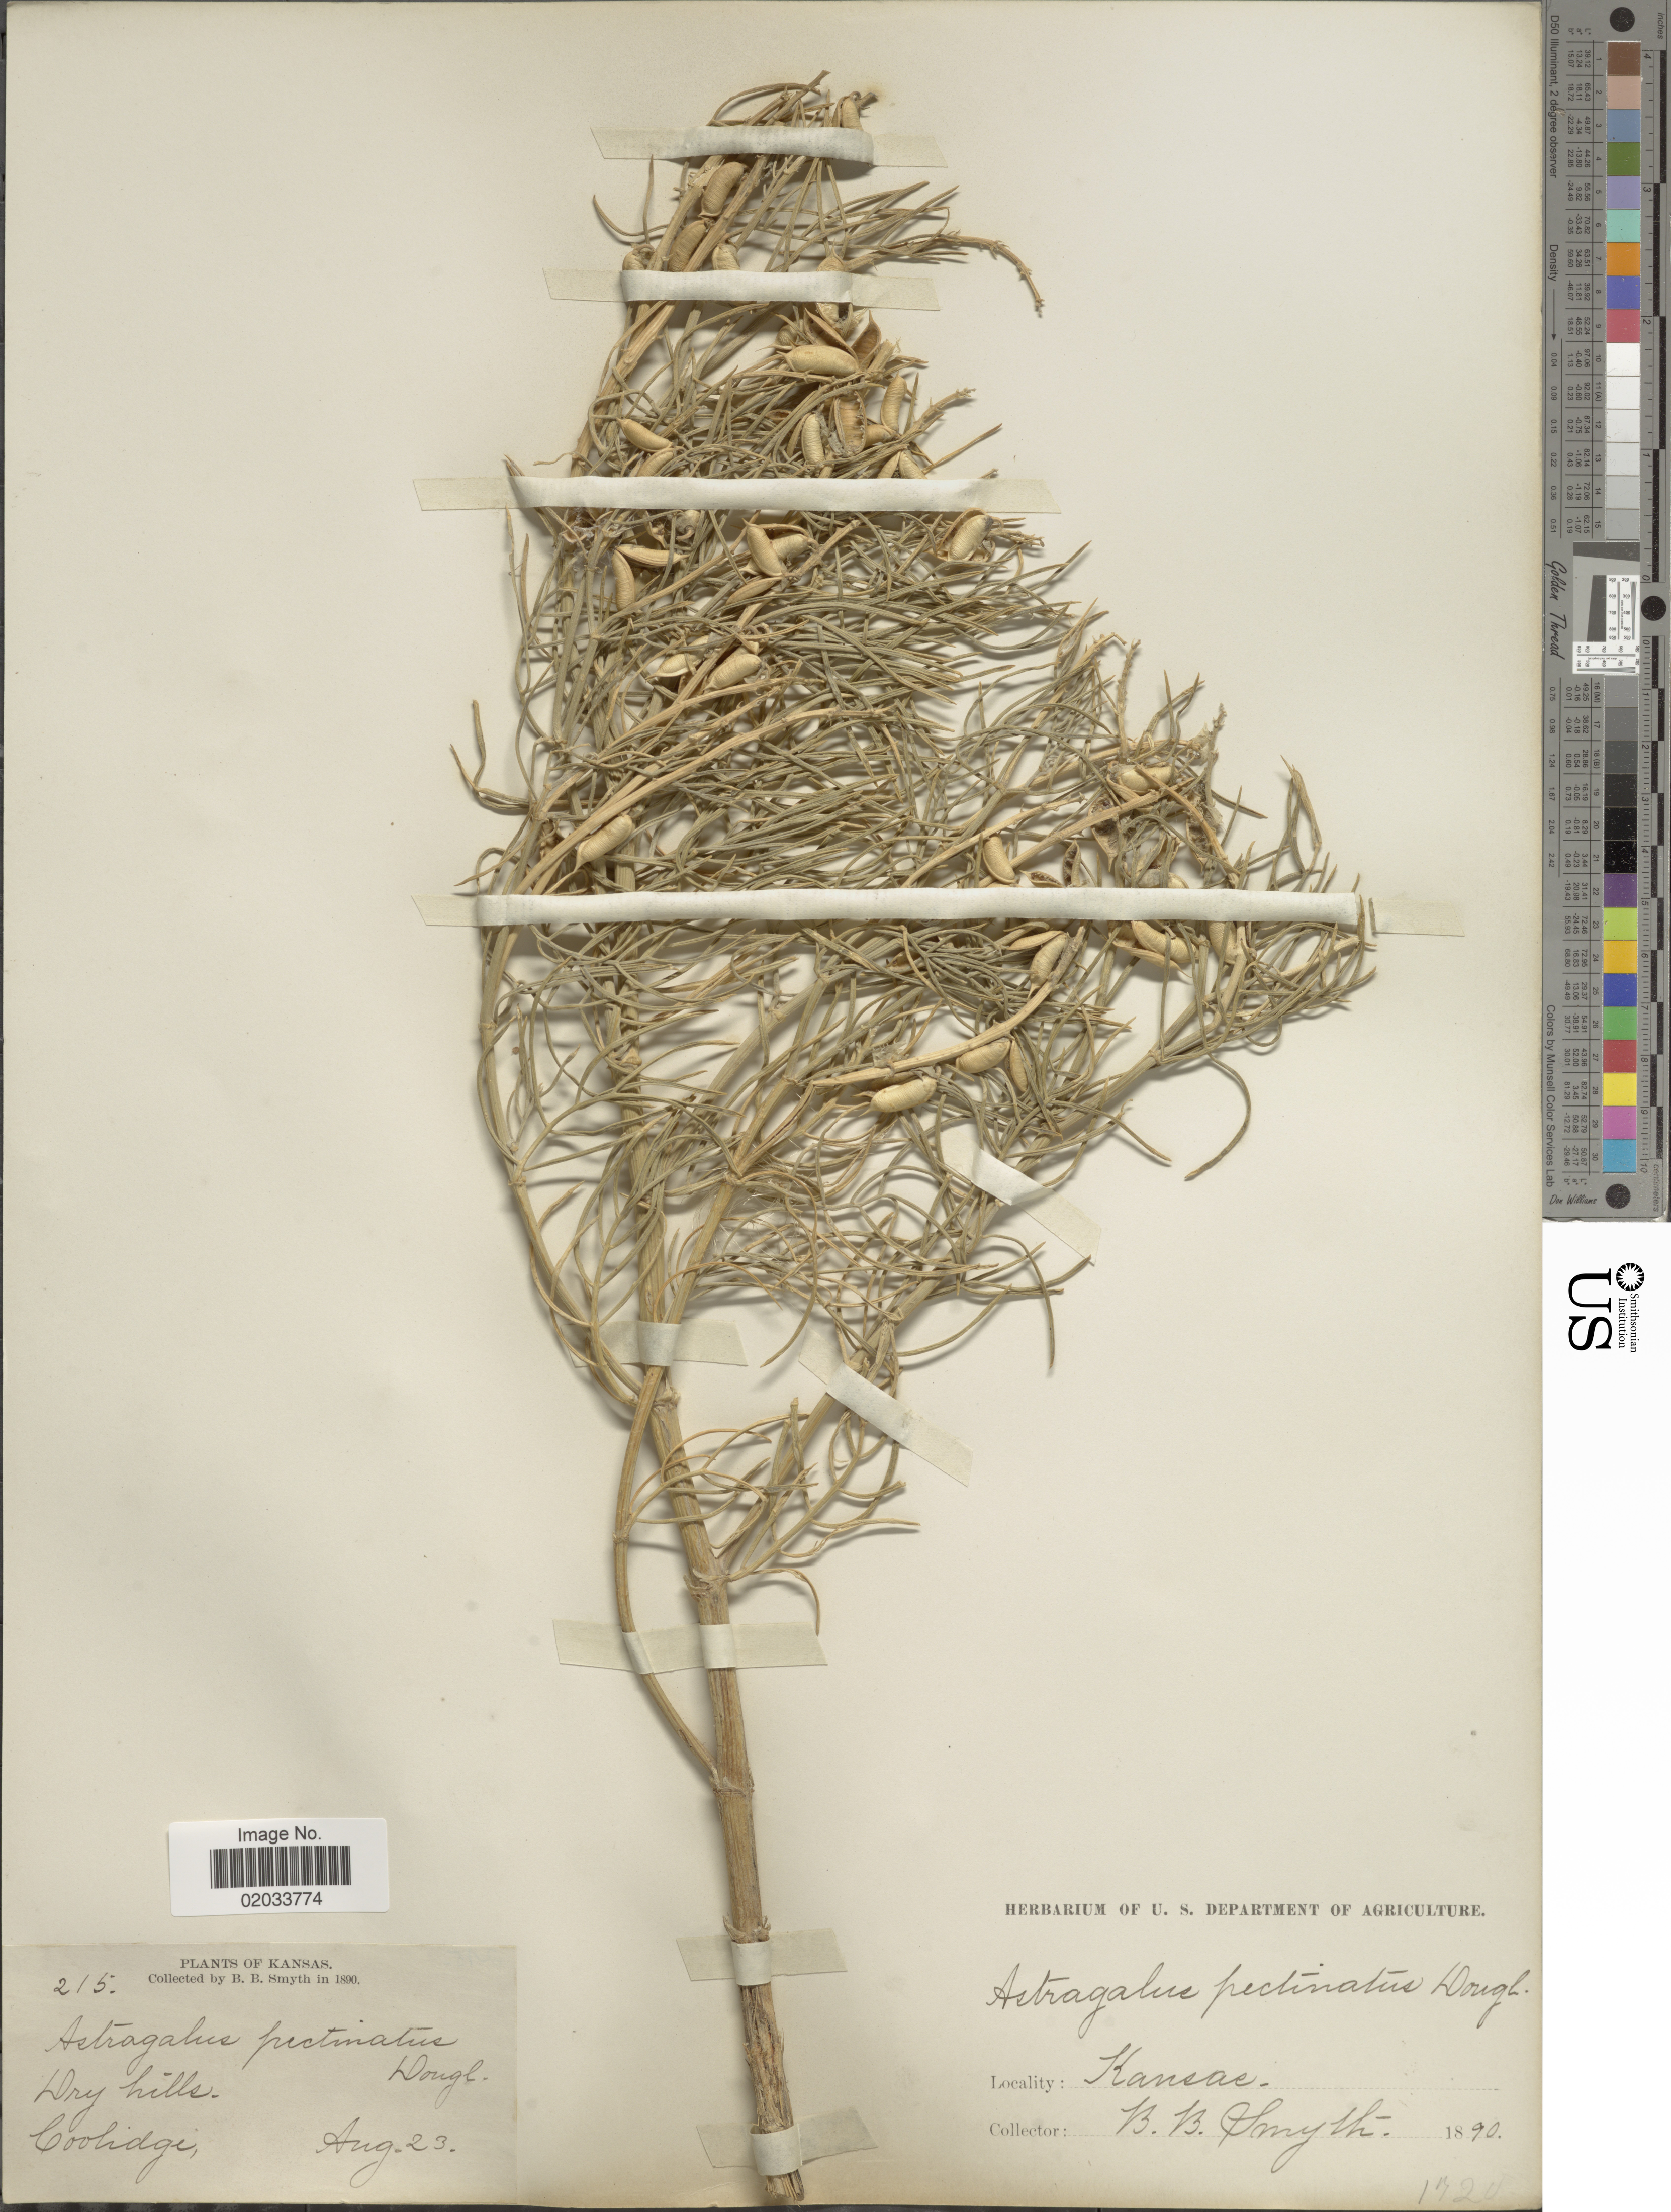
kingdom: Plantae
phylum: Tracheophyta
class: Magnoliopsida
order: Fabales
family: Fabaceae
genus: Astragalus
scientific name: Astragalus pectinatus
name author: (Hook.) G. Don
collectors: B. Smyth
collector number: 215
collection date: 1890-08-23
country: United States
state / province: Kansas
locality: Dry hills, Coolidge